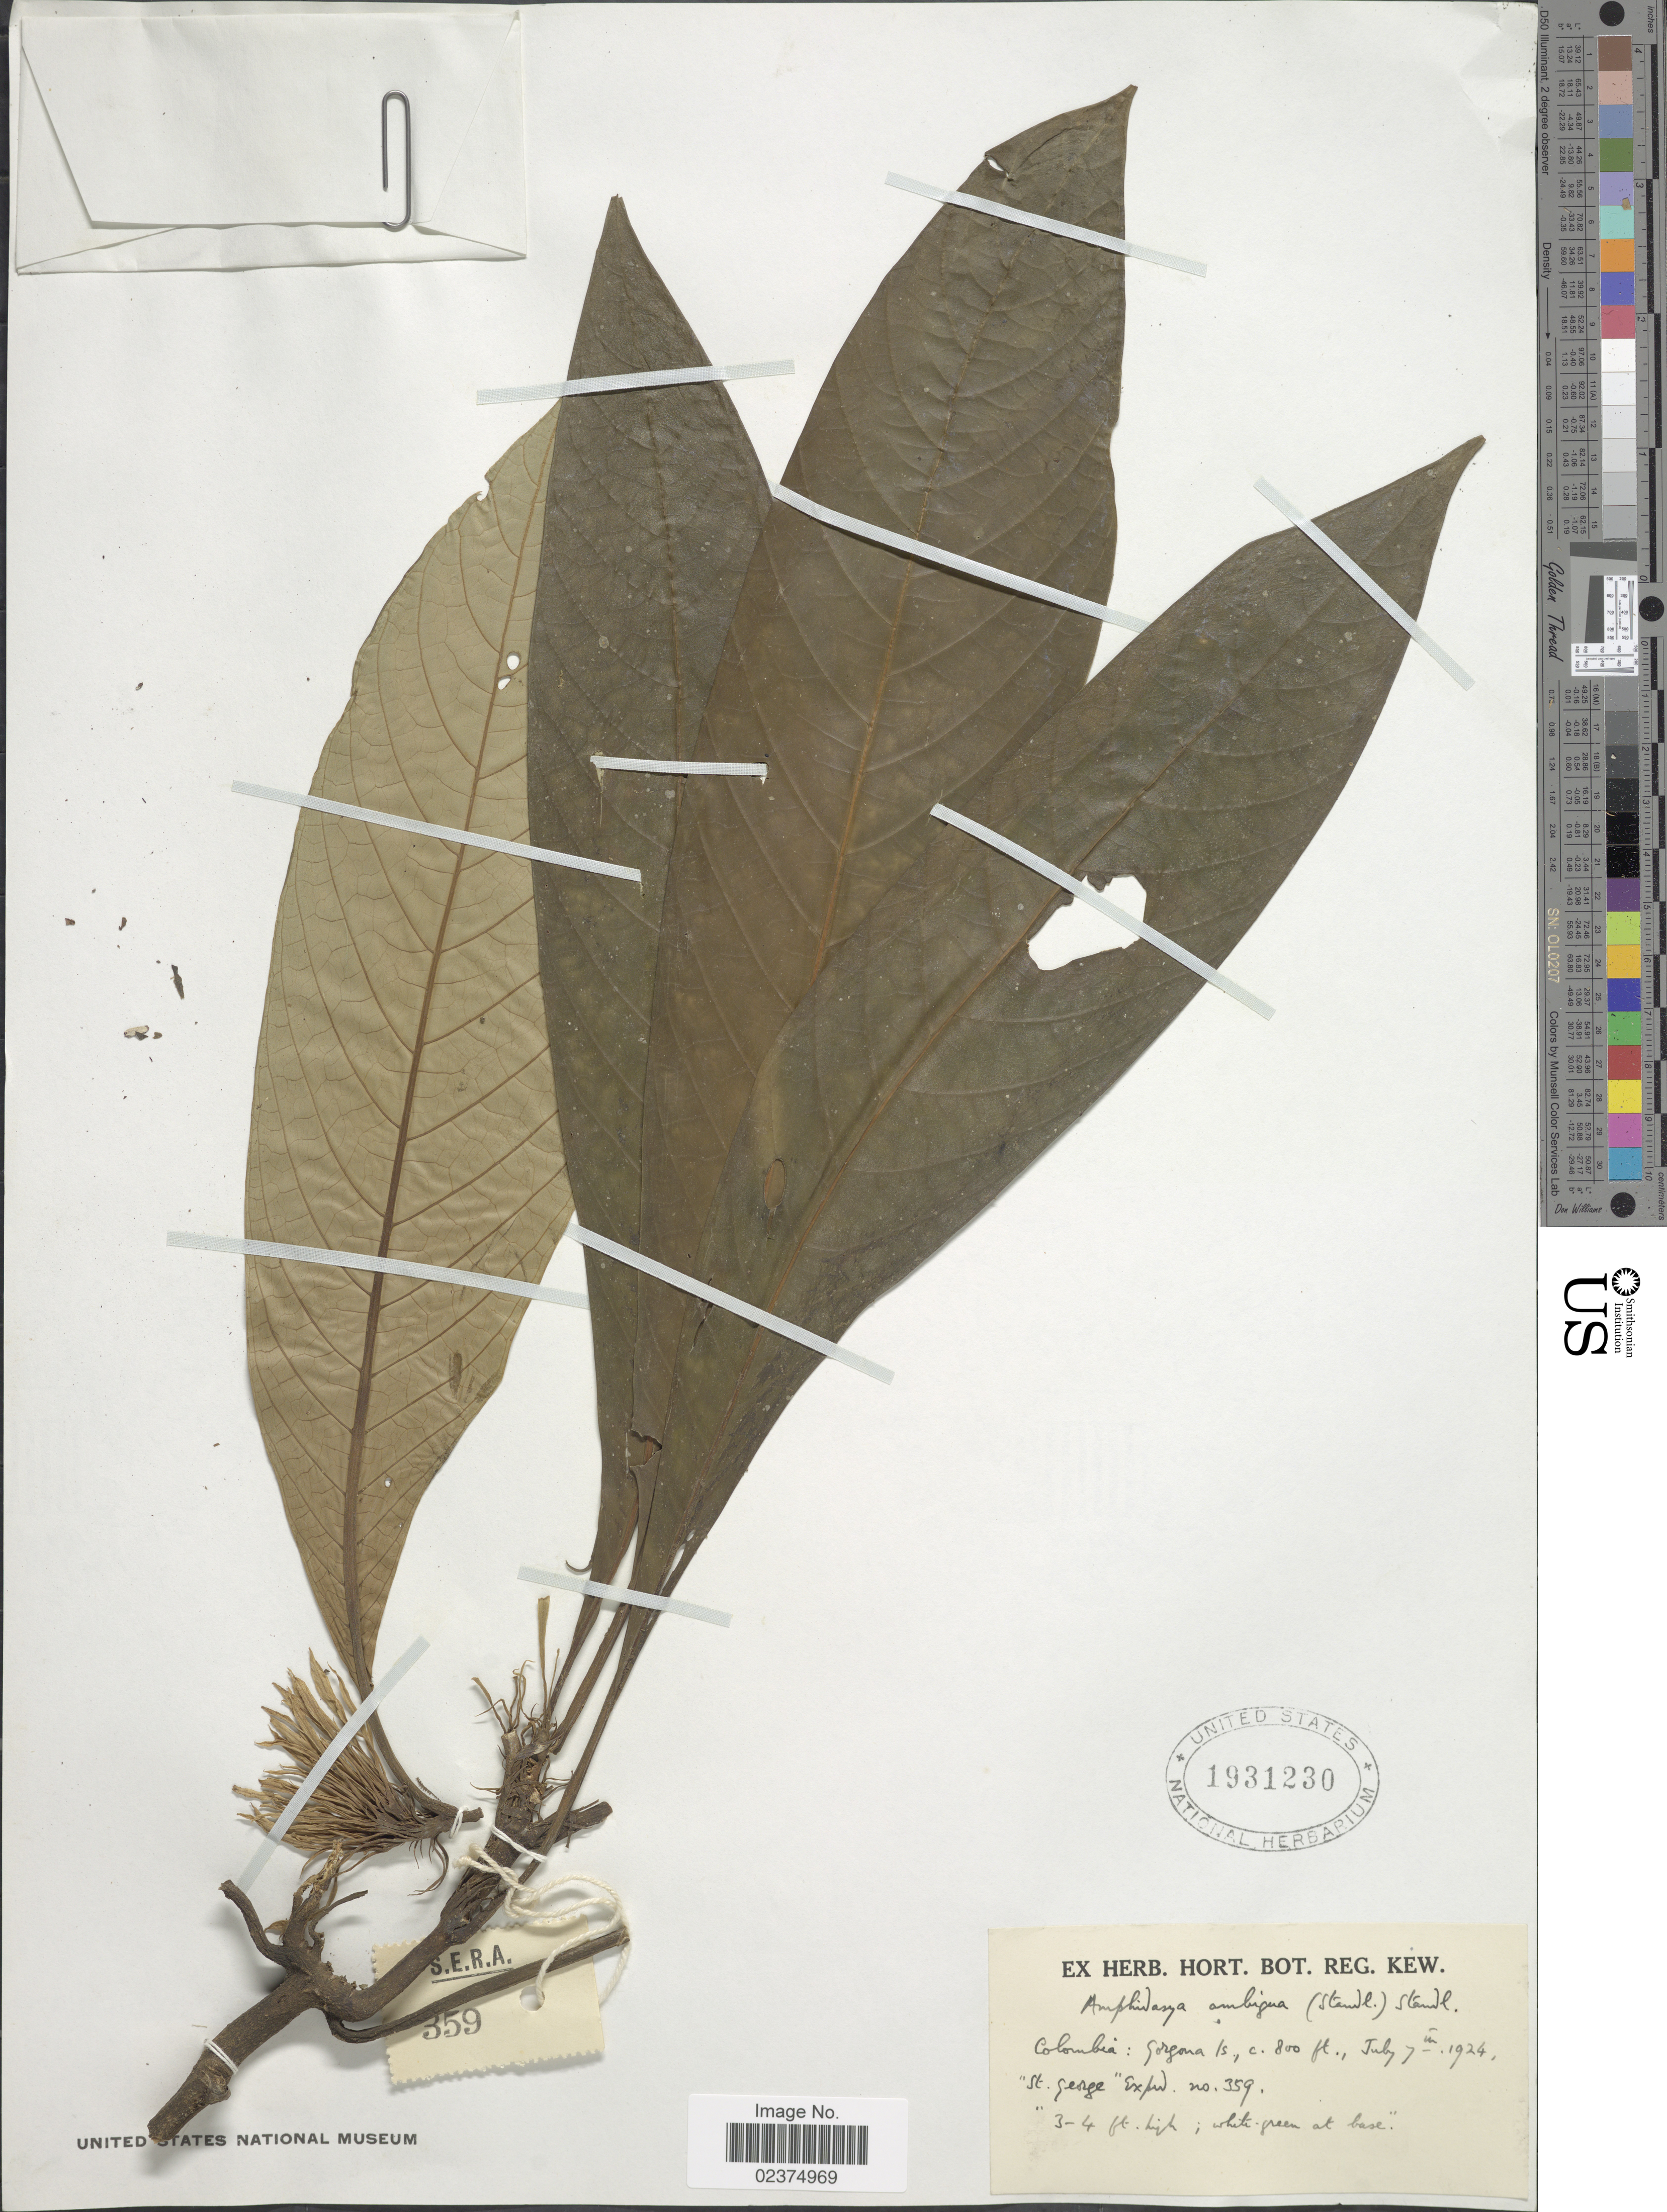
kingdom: Plantae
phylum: Tracheophyta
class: Magnoliopsida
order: Gentianales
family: Rubiaceae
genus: Amphidasya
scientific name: Amphidasya ambigua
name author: Standl.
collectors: St. George Exped.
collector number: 359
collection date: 1924-07-07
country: Colombia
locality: Gorgona Is.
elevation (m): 244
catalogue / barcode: US 1931230